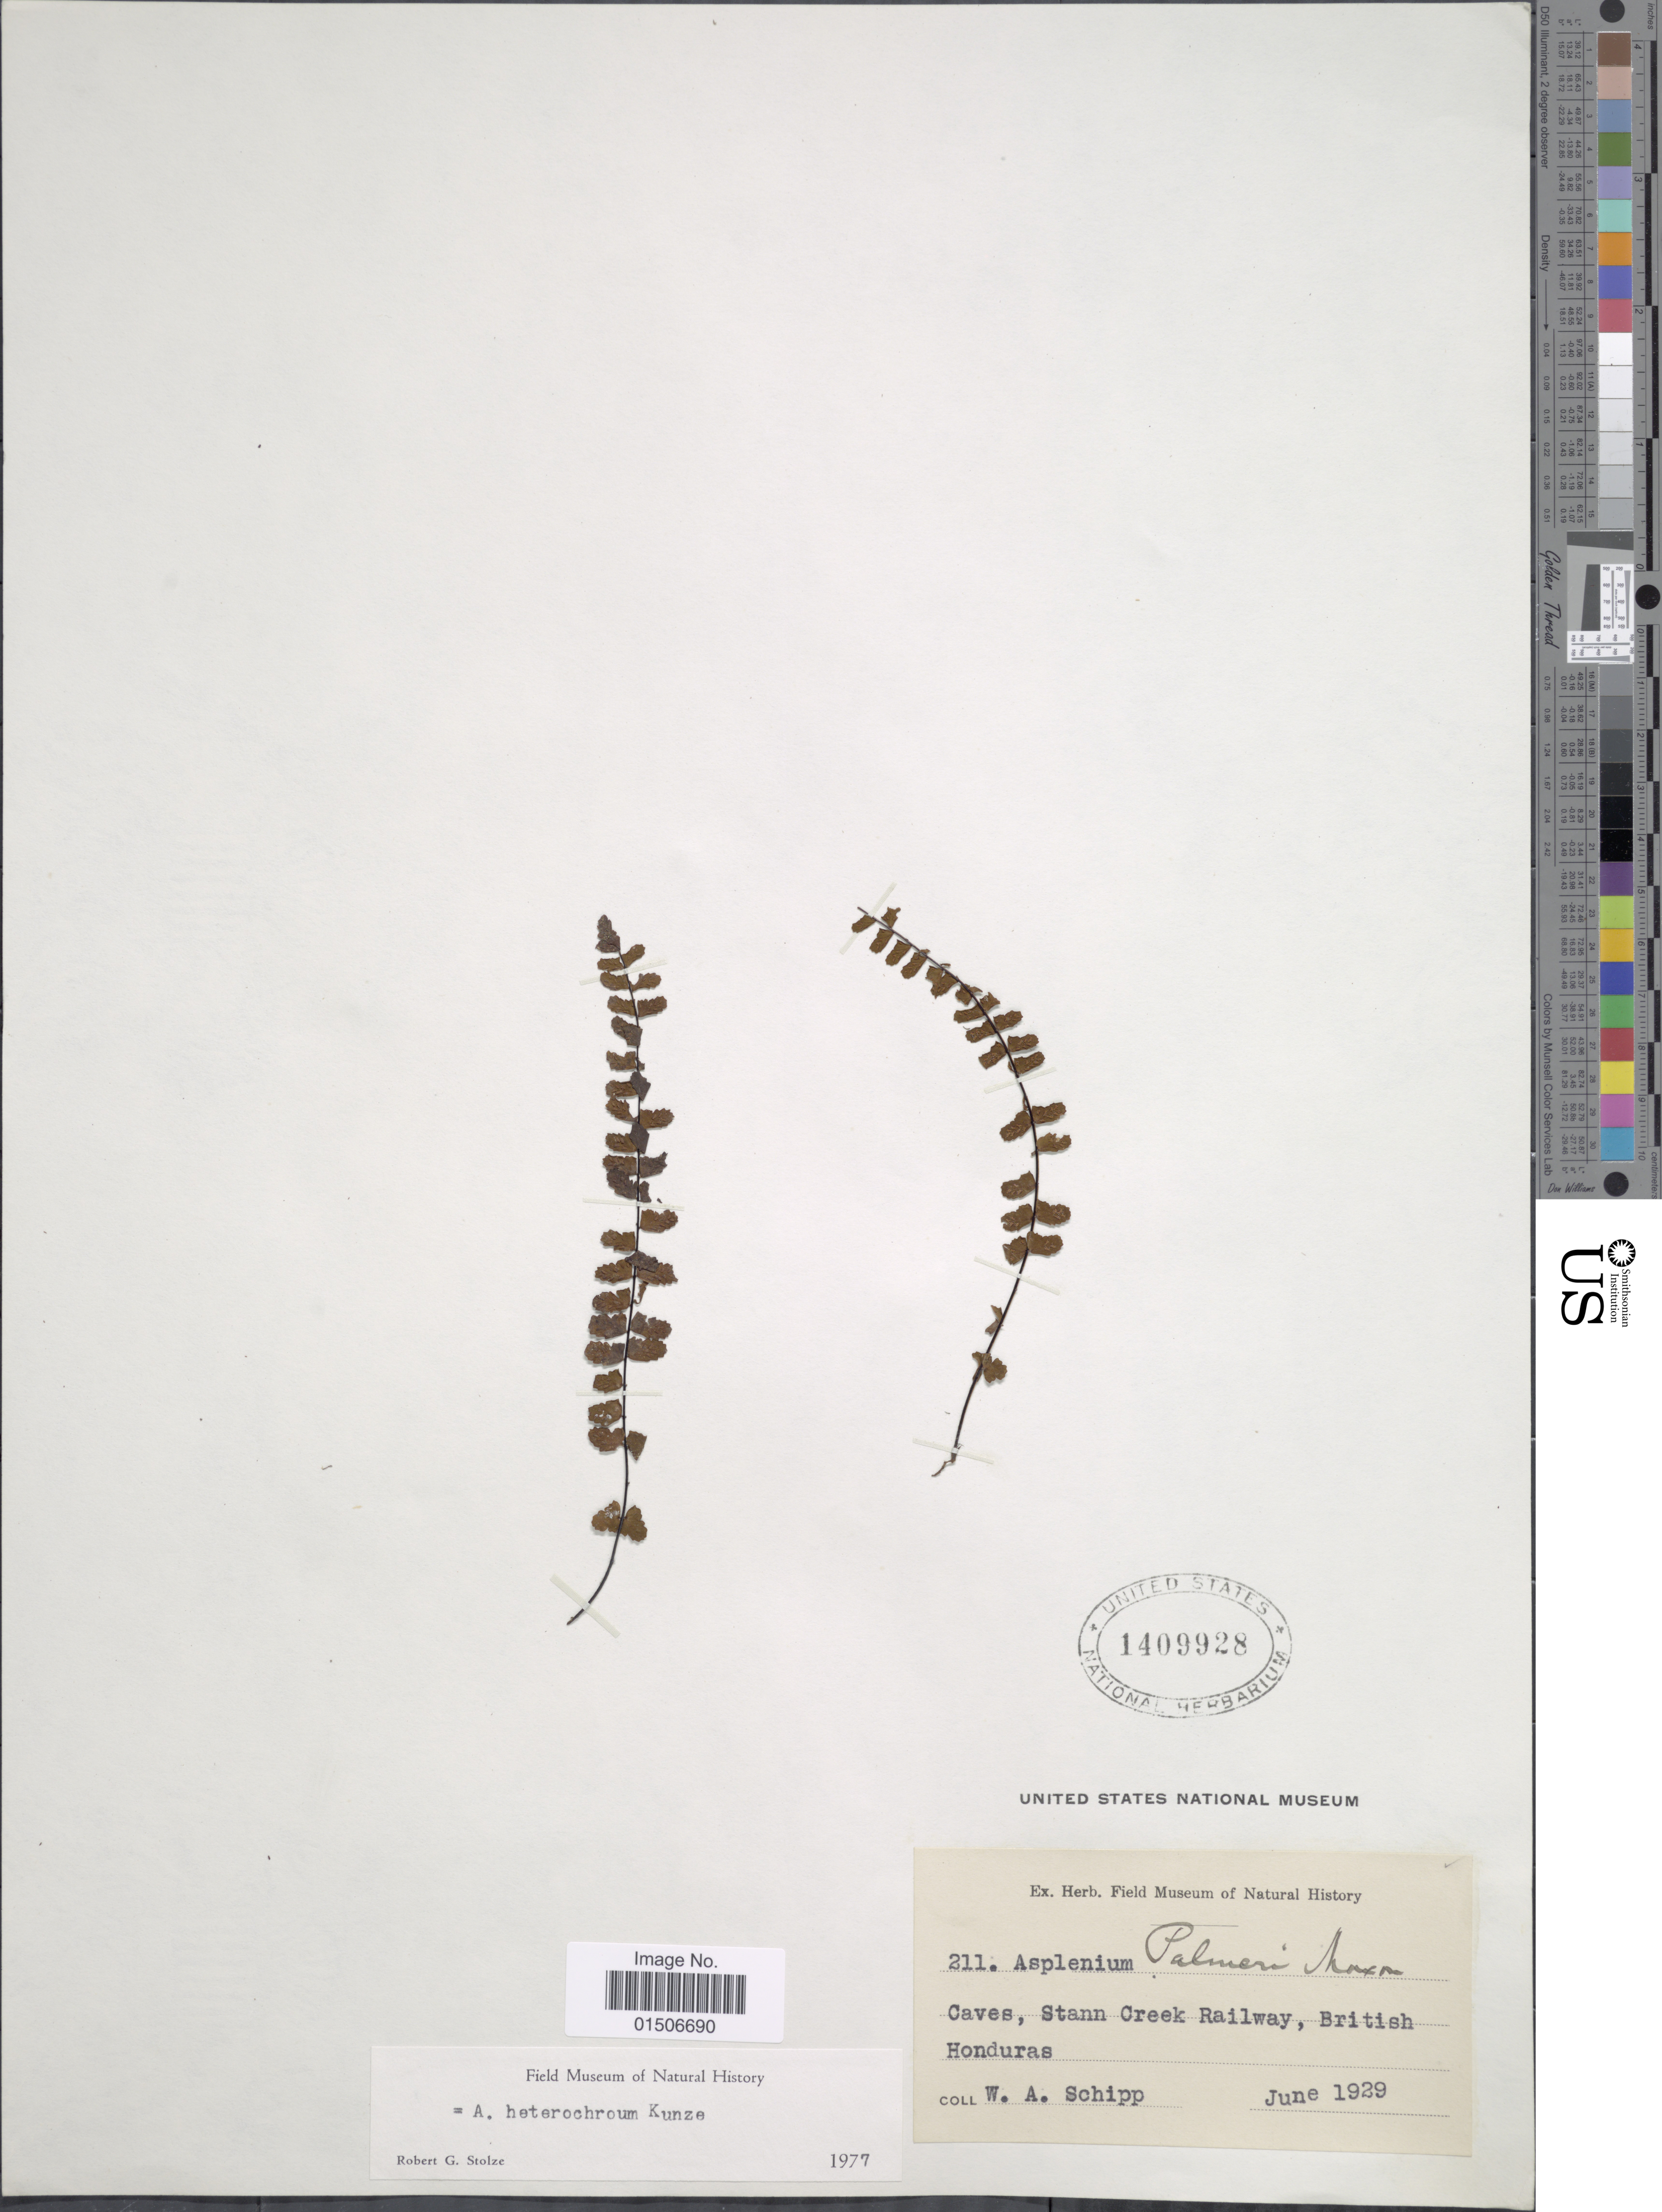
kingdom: Plantae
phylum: Tracheophyta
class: Polypodiopsida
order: Polypodiales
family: Aspleniaceae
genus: Asplenium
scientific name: Asplenium heterochroum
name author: Kunze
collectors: W. Schipp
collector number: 211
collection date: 1929-06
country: Belize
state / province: Stann Creek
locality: Caves, Stann Creek Railway, Britsih Honduras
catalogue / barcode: US 1409928